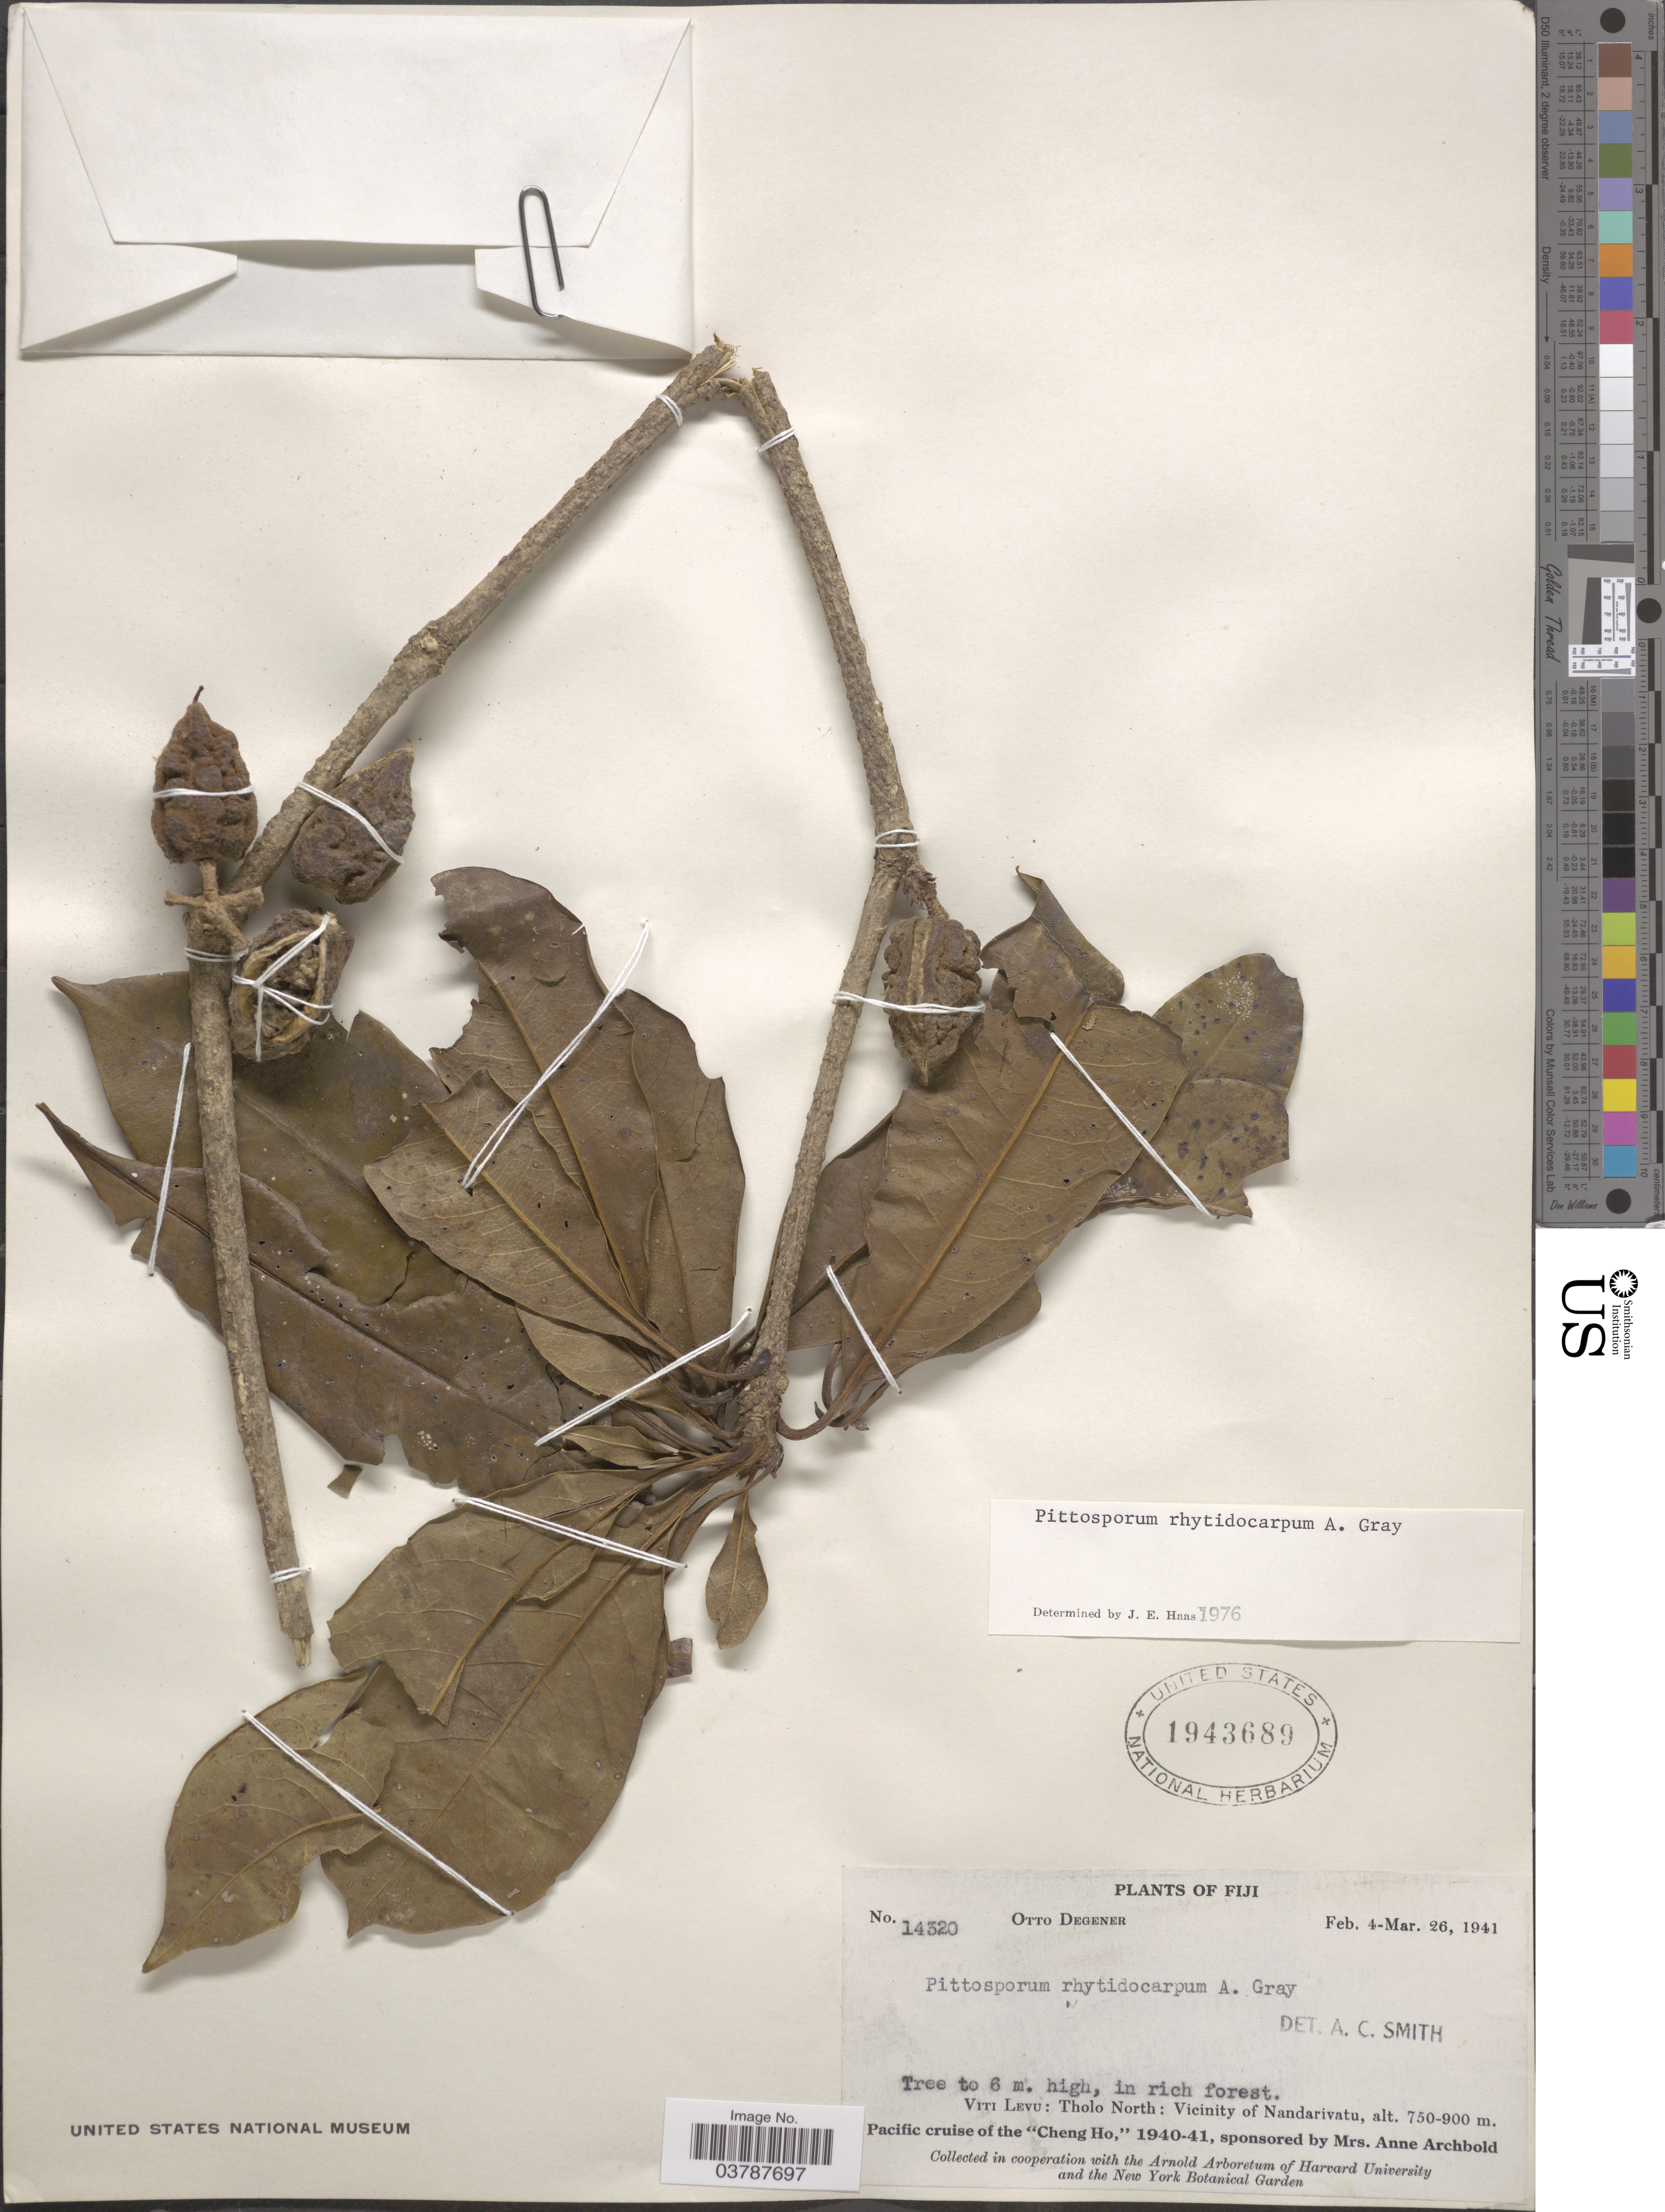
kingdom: Plantae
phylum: Tracheophyta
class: Magnoliopsida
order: Apiales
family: Pittosporaceae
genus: Pittosporum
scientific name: Pittosporum rhytidocarpum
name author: A. Gray in Wilkes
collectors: O. Degener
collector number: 14320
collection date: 1941-02-04/1941-03-26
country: Fiji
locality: Viti Levu: Tholo North: Vicinity of Nandarivatu.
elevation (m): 750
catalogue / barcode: US 1943689